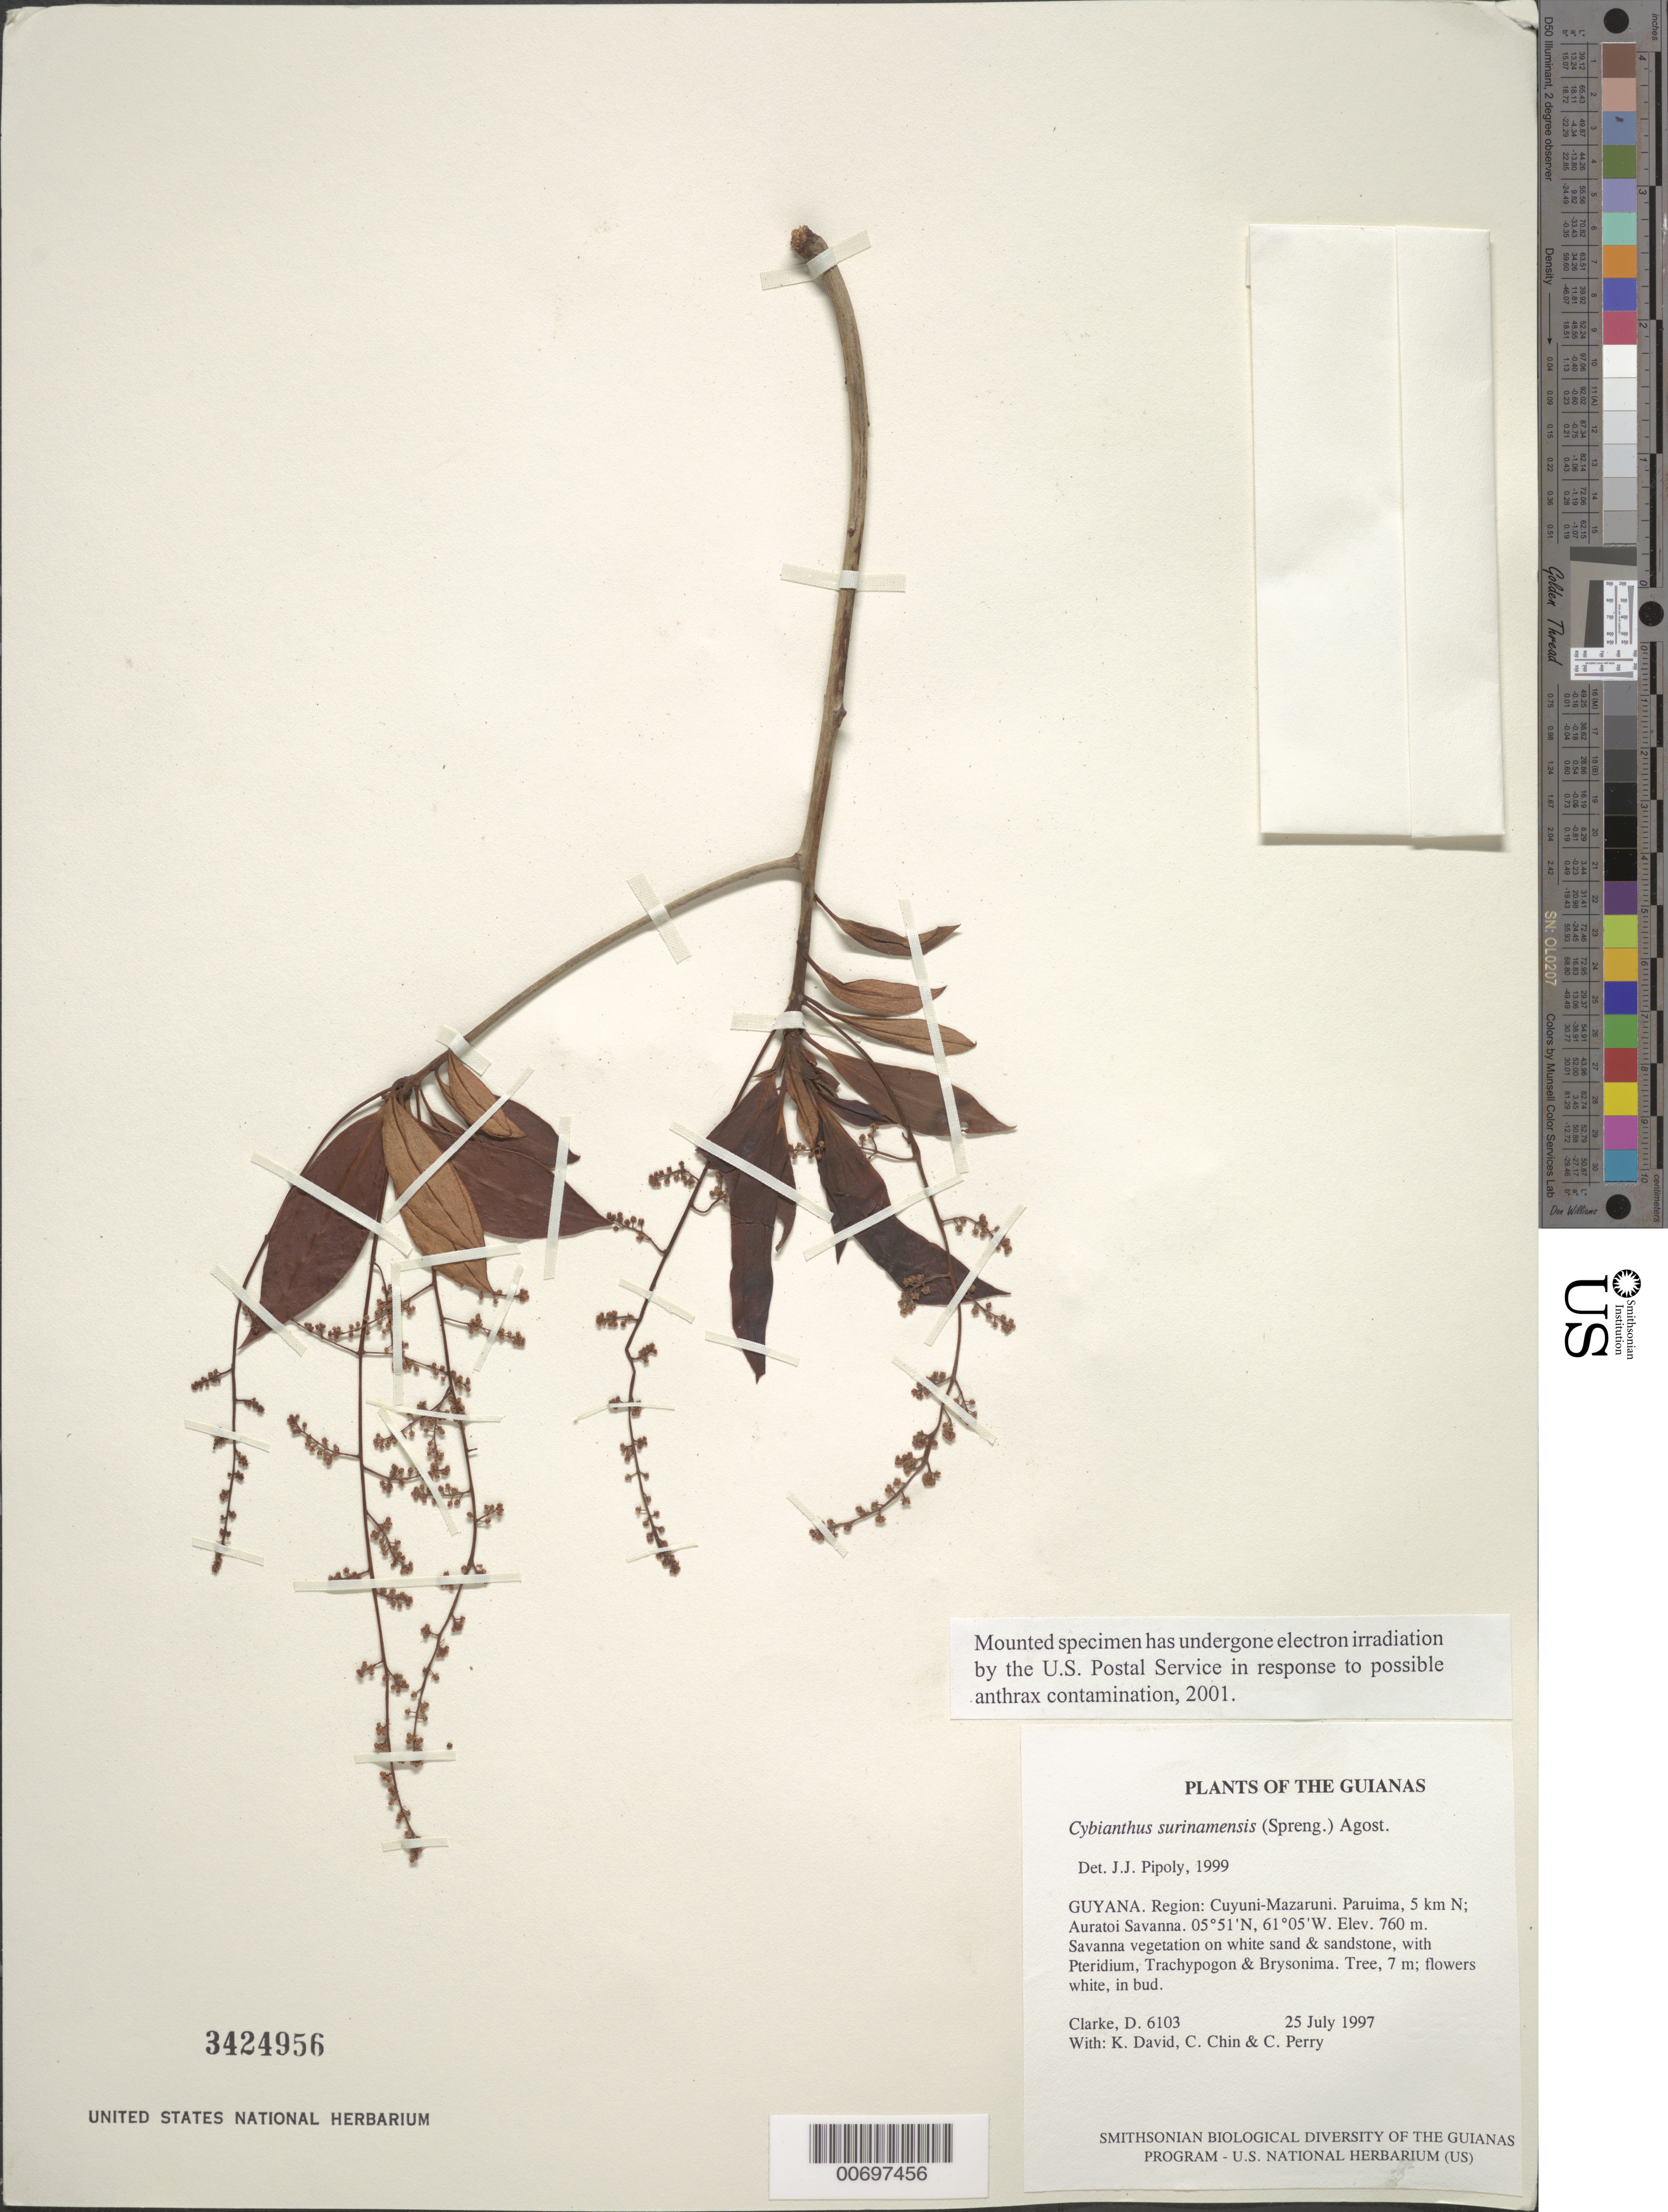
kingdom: Plantae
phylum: Tracheophyta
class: Magnoliopsida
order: Ericales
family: Primulaceae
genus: Cybianthus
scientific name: Cybianthus surinamensis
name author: (Spreng.) G. Agostini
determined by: Pipoly, J. J., III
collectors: H. D. Clarke, K. David, C. Chin & C. Perry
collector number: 6103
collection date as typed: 25 July 1997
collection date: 1997-07-25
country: Guyana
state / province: Cuyuni-Mazaruni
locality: Paruima, 5 km N; Auratoi Savanna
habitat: Savanna vegetation on white sand & sandstone, with Pteridium, Trachypogon & Brysonima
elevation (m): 760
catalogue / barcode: US 3424956